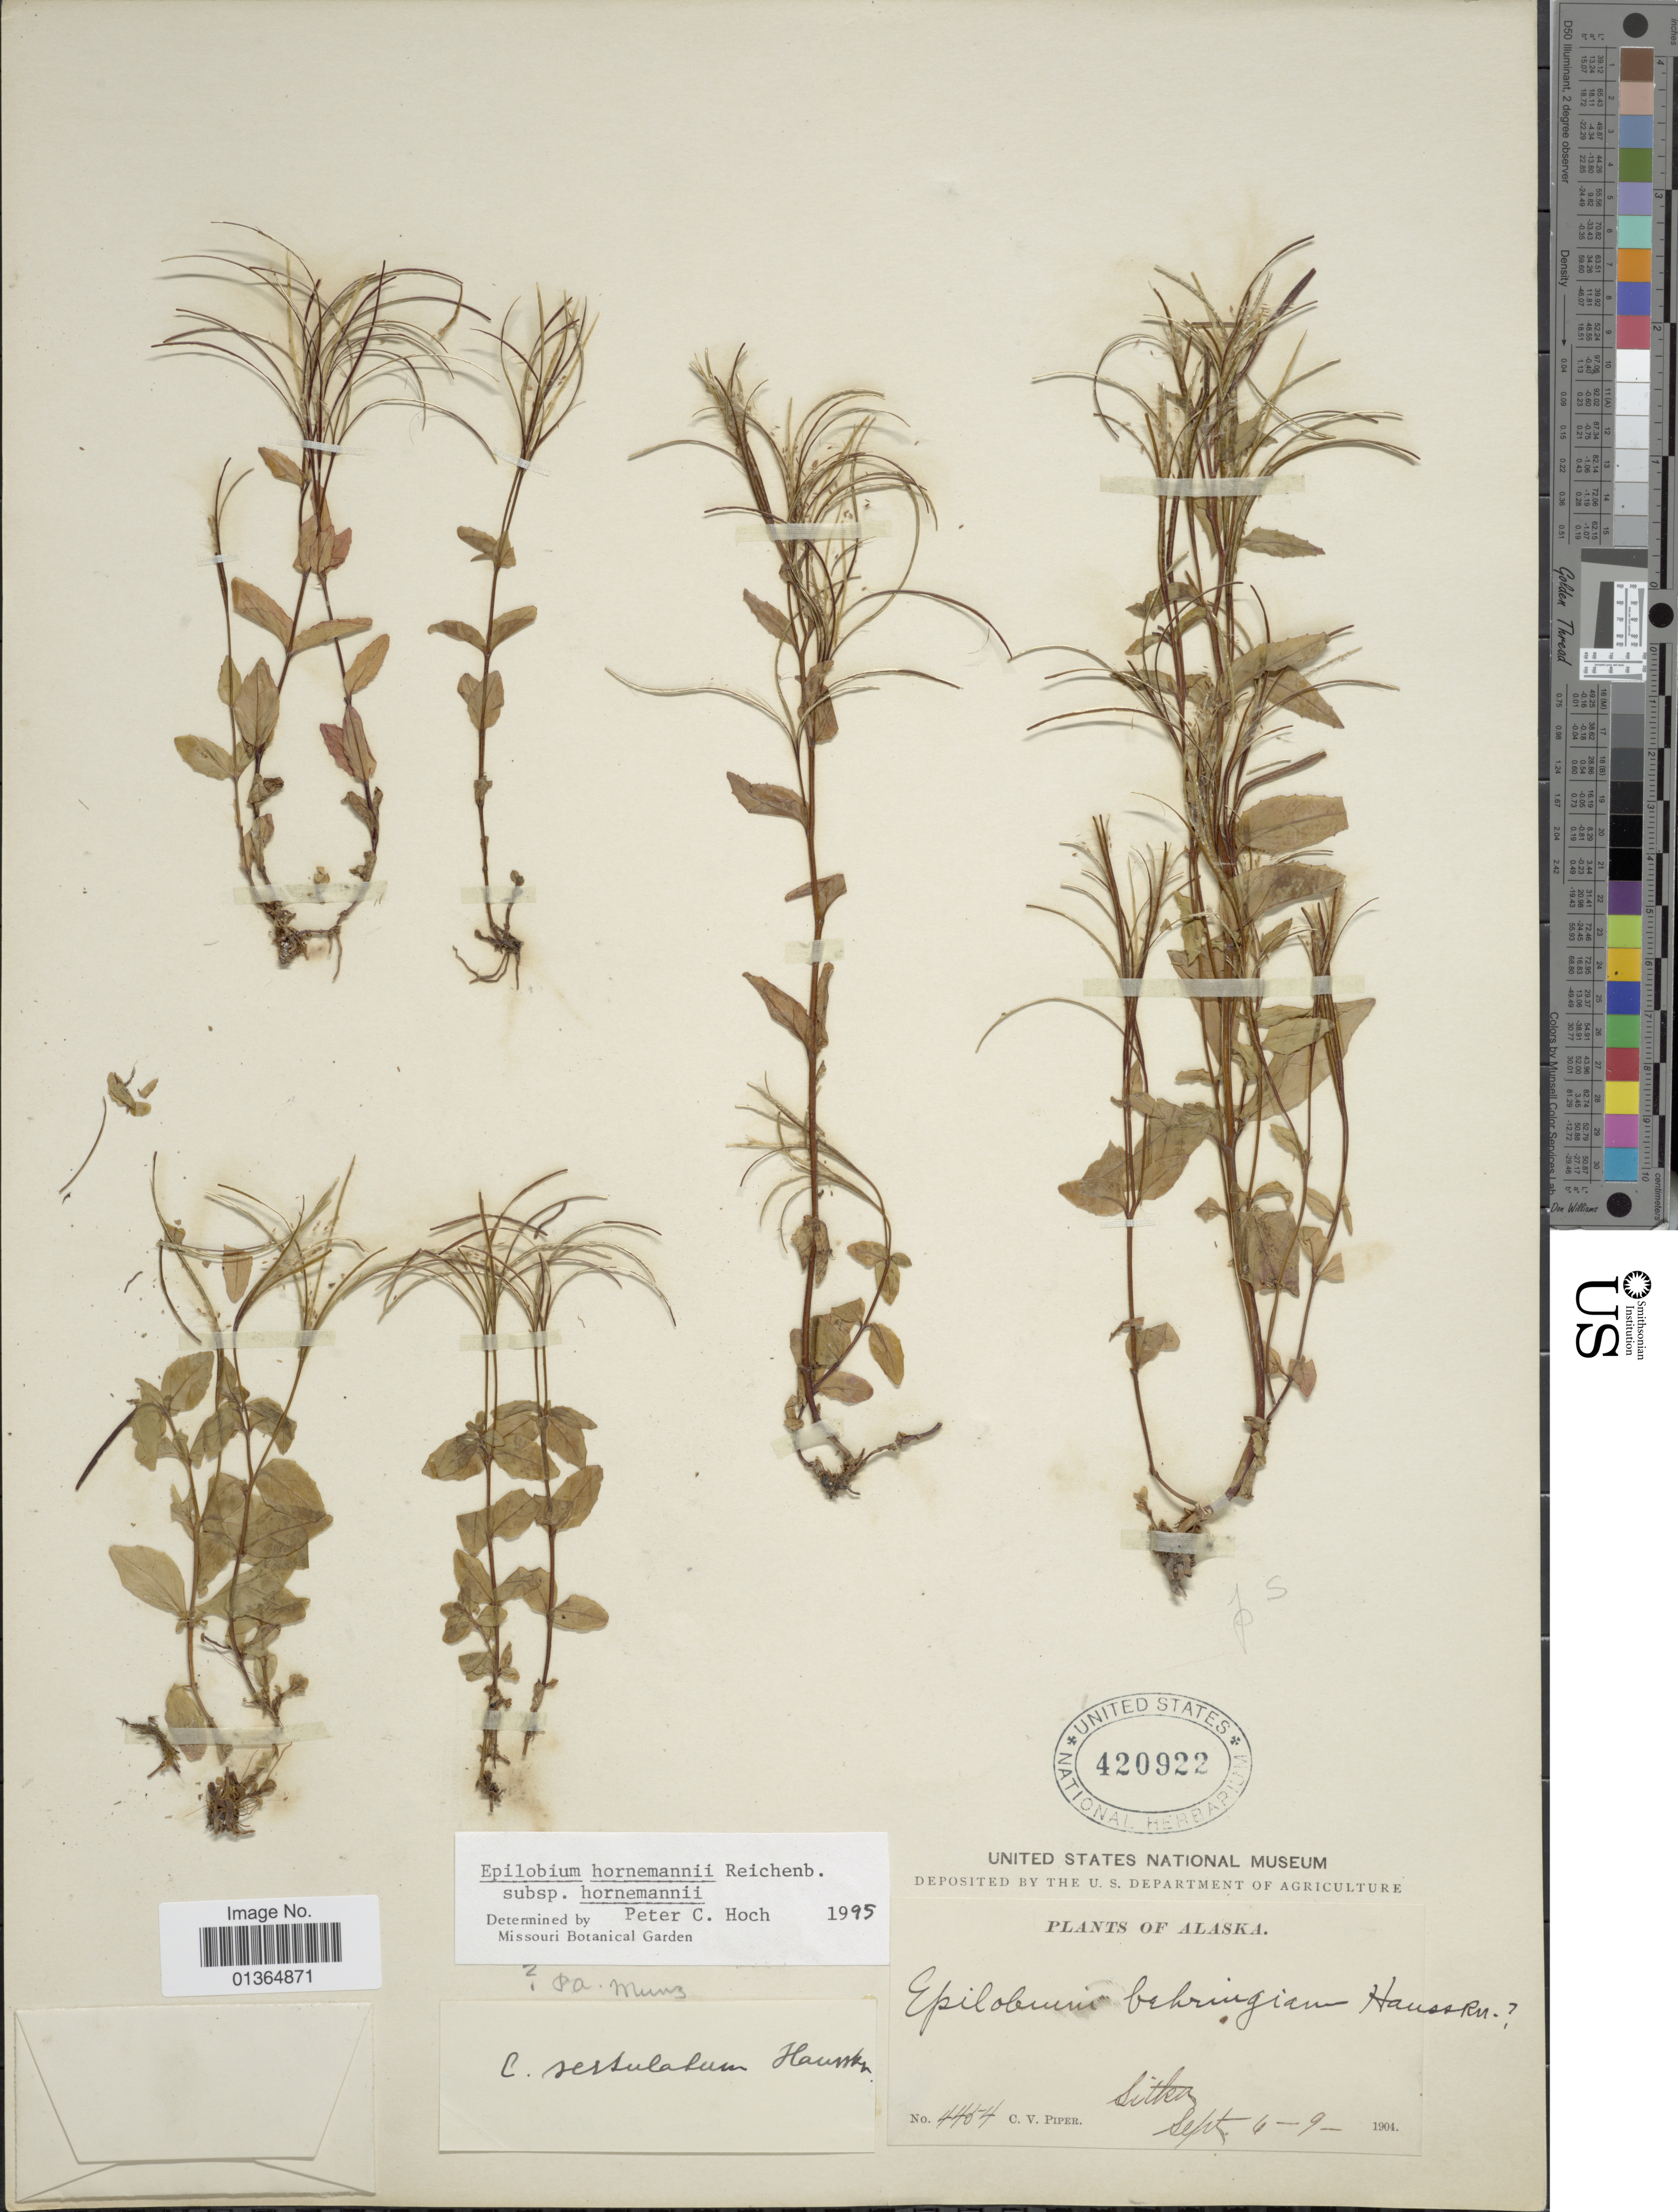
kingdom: Plantae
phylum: Tracheophyta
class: Magnoliopsida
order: Myrtales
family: Onagraceae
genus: Epilobium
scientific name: Epilobium hornemannii subsp. hornemannii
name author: Rchb.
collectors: C. V. Piper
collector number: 4454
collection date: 1904-09-06/1904-09-09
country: United States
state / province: Alaska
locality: Sitka.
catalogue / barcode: US 420922